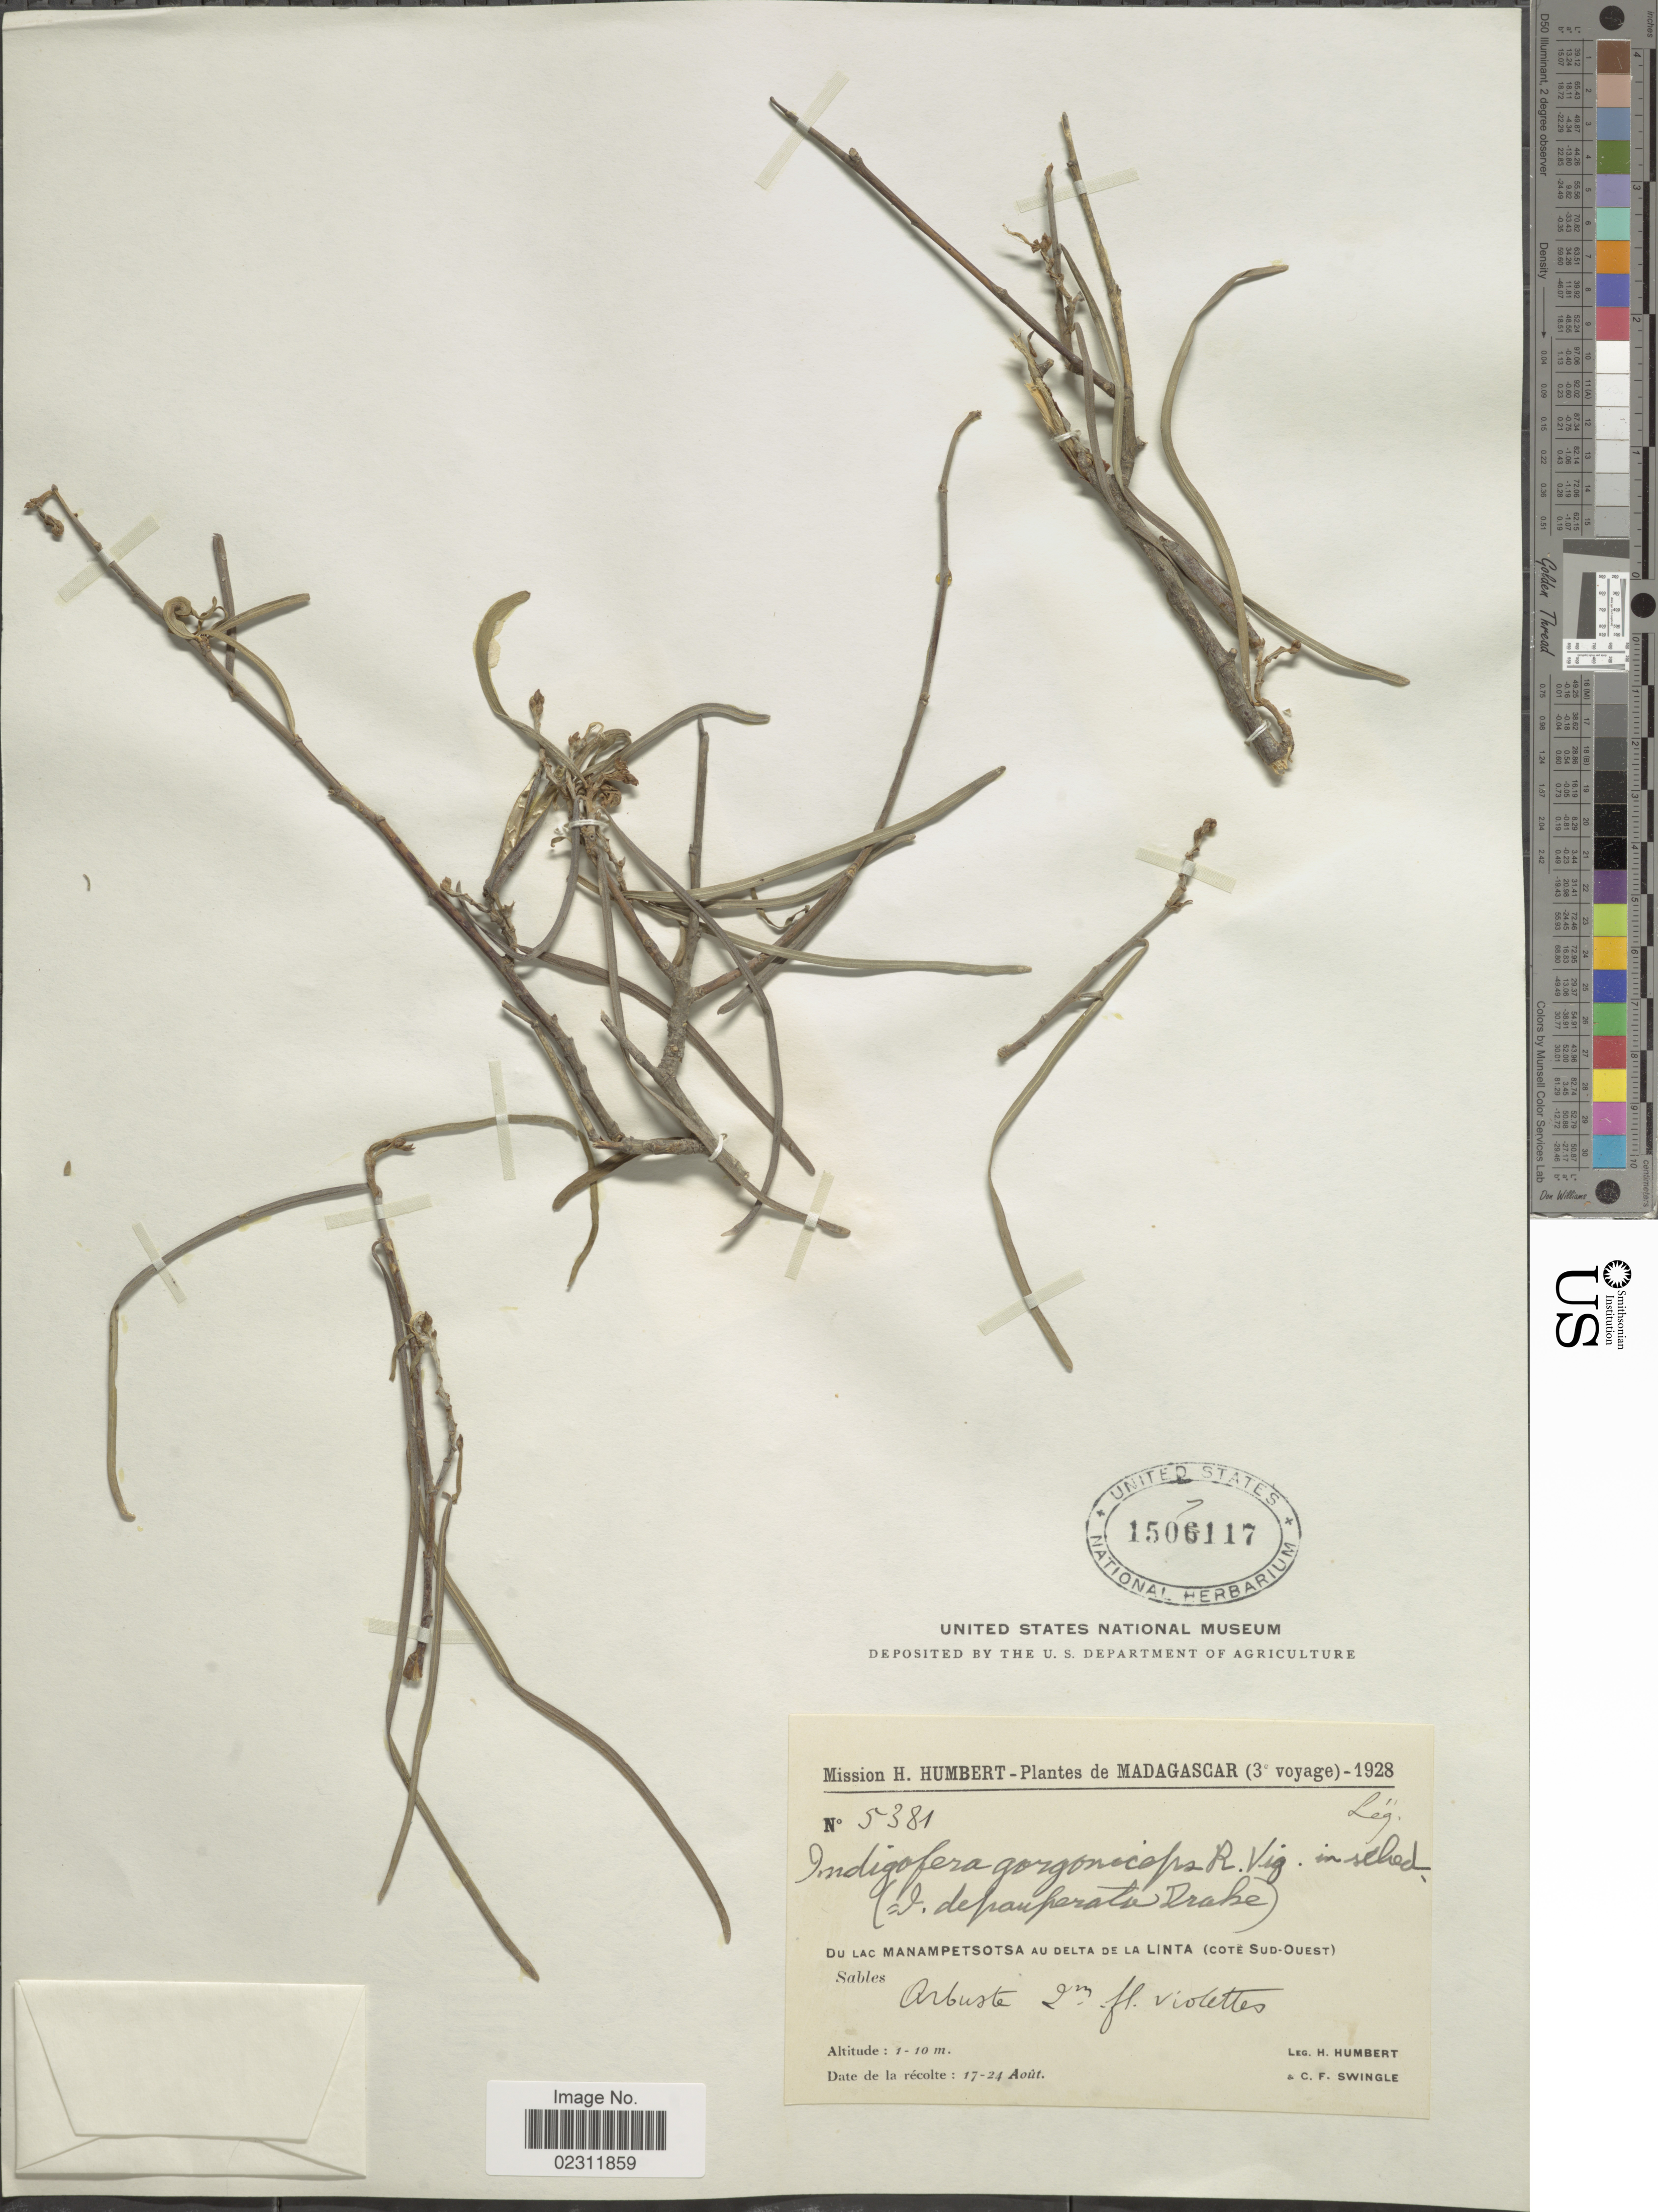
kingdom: Plantae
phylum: Tracheophyta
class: Magnoliopsida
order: Fabales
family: Fabaceae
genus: Indigofera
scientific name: Indigofera gorgoniceps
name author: R. Vig.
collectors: H. Humbert & C. Swingle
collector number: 5381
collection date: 1928-08-17/1928-08-24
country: Madagascar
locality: Du lac Manampetsotsa au delta de la Linta (Cote Sud-Ouest)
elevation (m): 1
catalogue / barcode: US 1507117